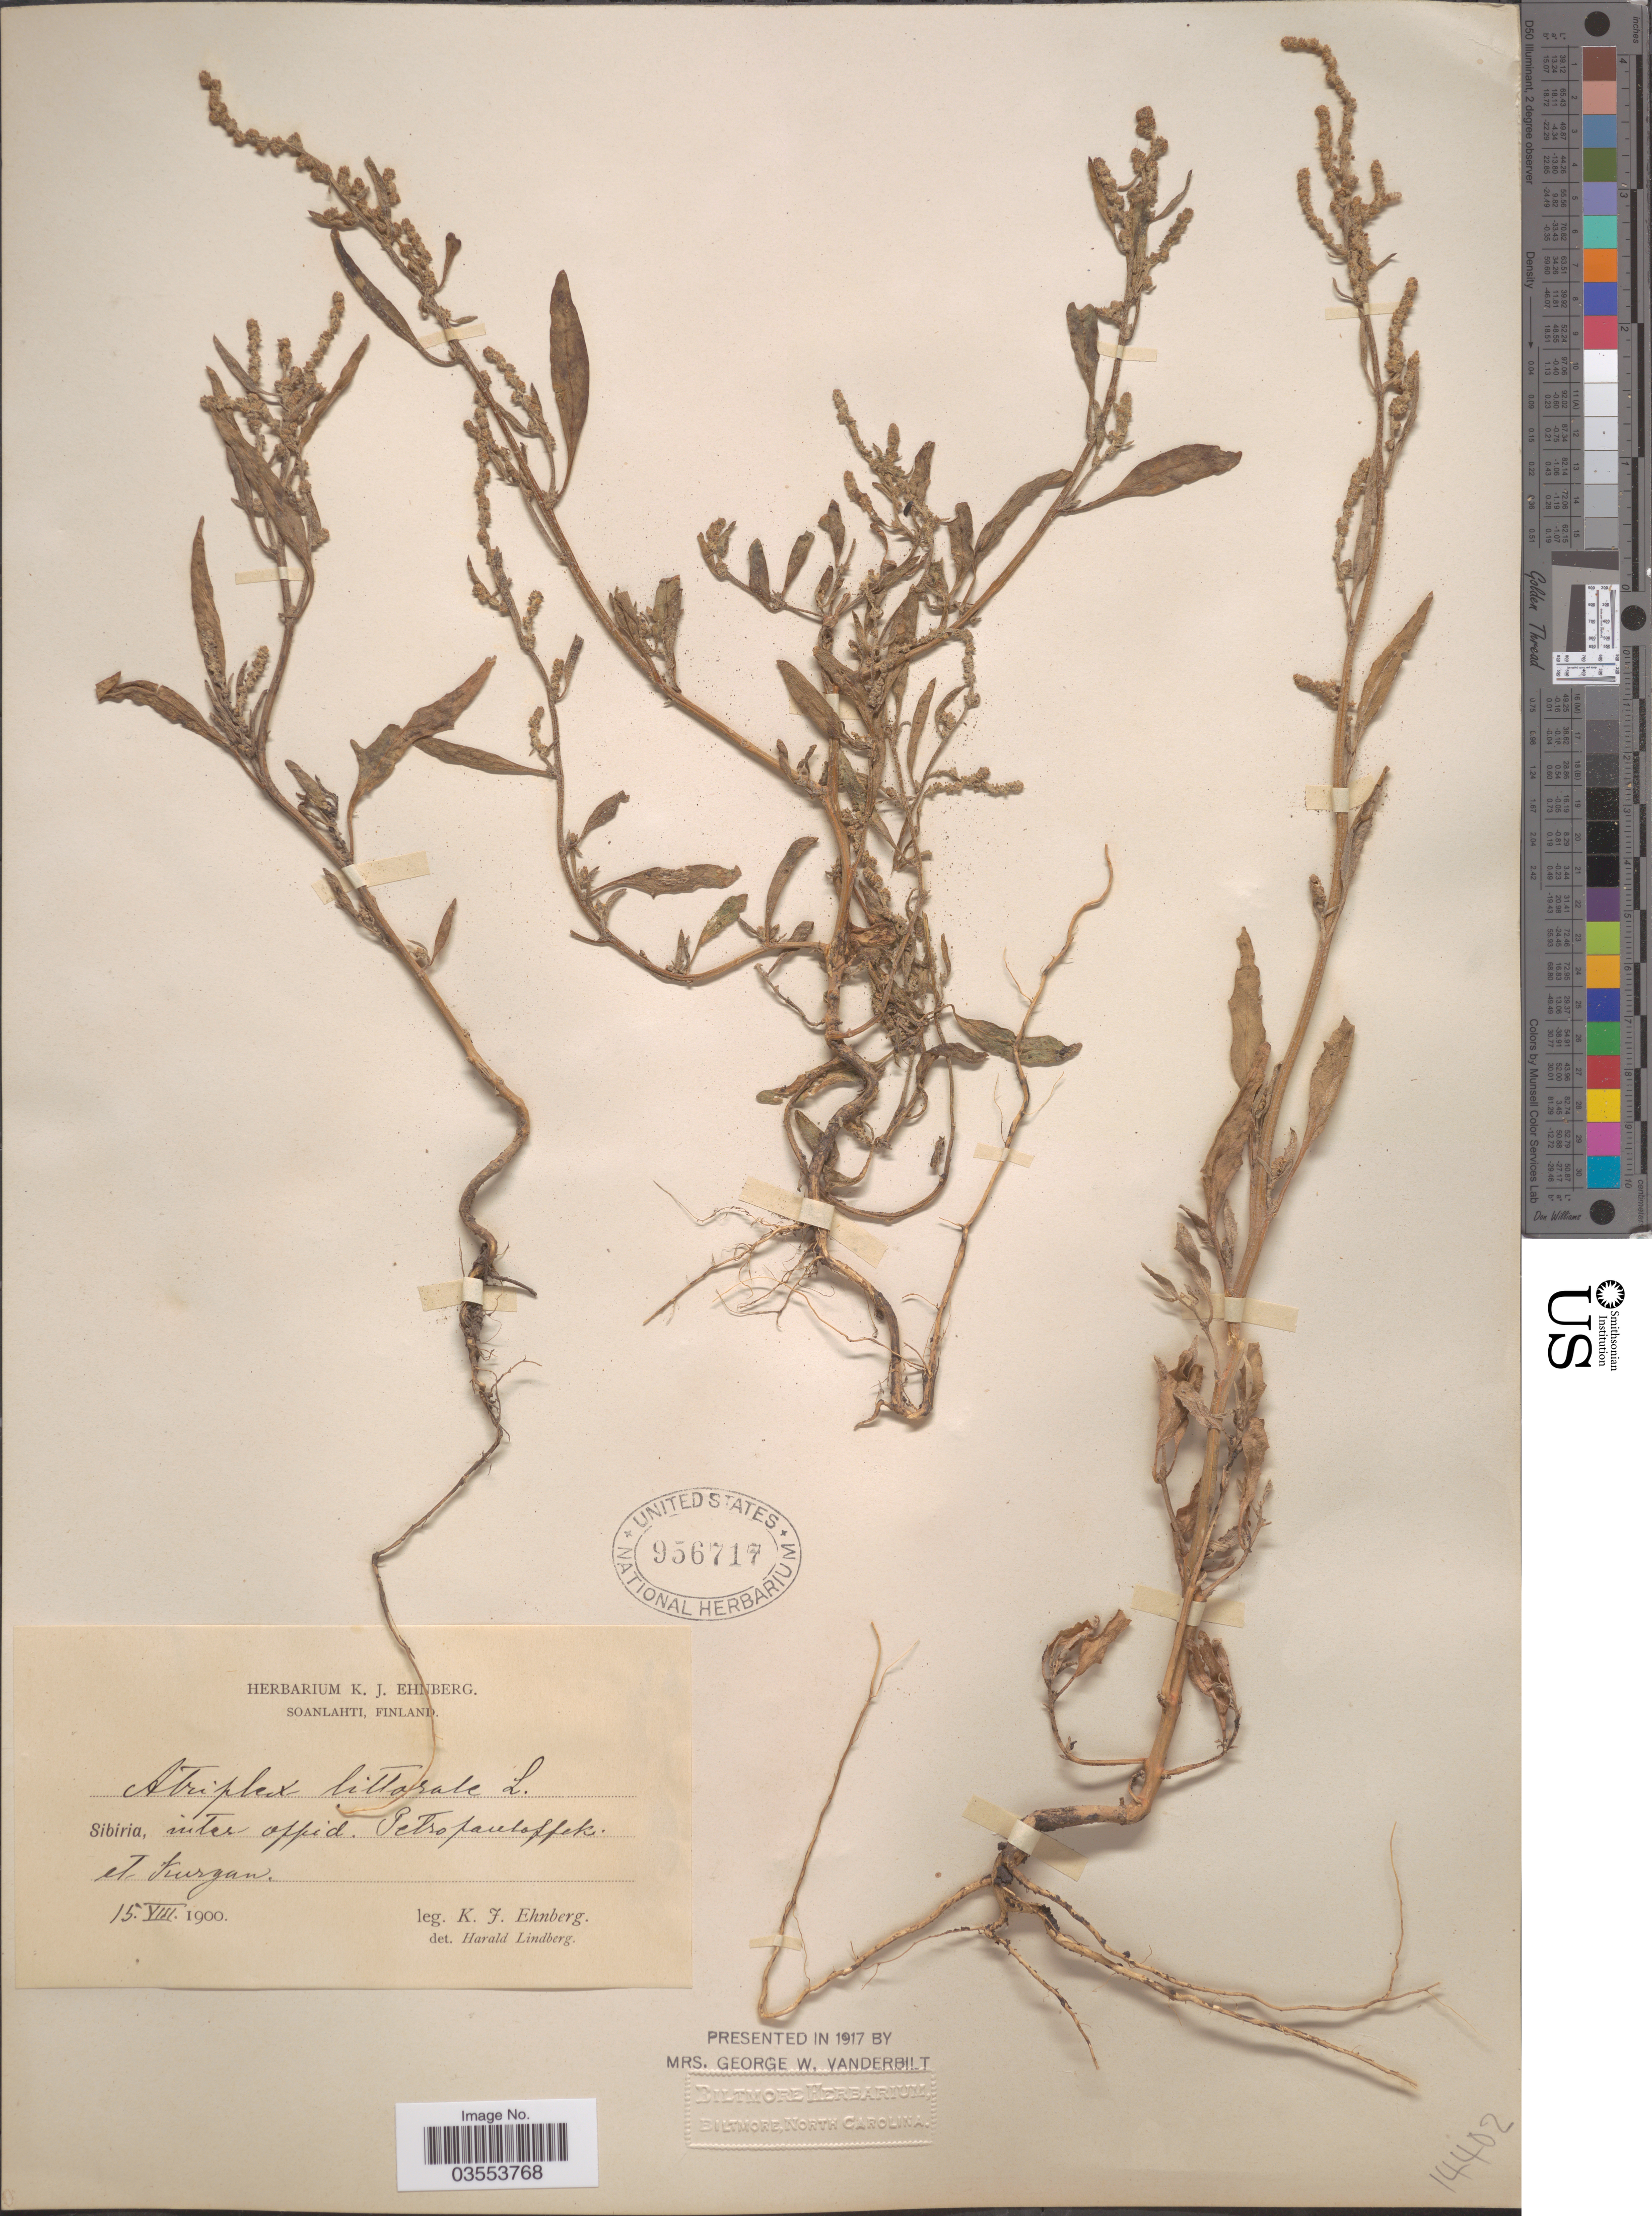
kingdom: Plantae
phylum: Tracheophyta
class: Magnoliopsida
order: Caryophyllales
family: Amaranthaceae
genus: Atriplex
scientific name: Atriplex littoralis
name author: L.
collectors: K. Ehnberg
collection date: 1900-08-15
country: Russian Federation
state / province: Kamchatka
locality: Sibiria, inter oppid. Petropauloffsk et Kurgan.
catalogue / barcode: US 956717